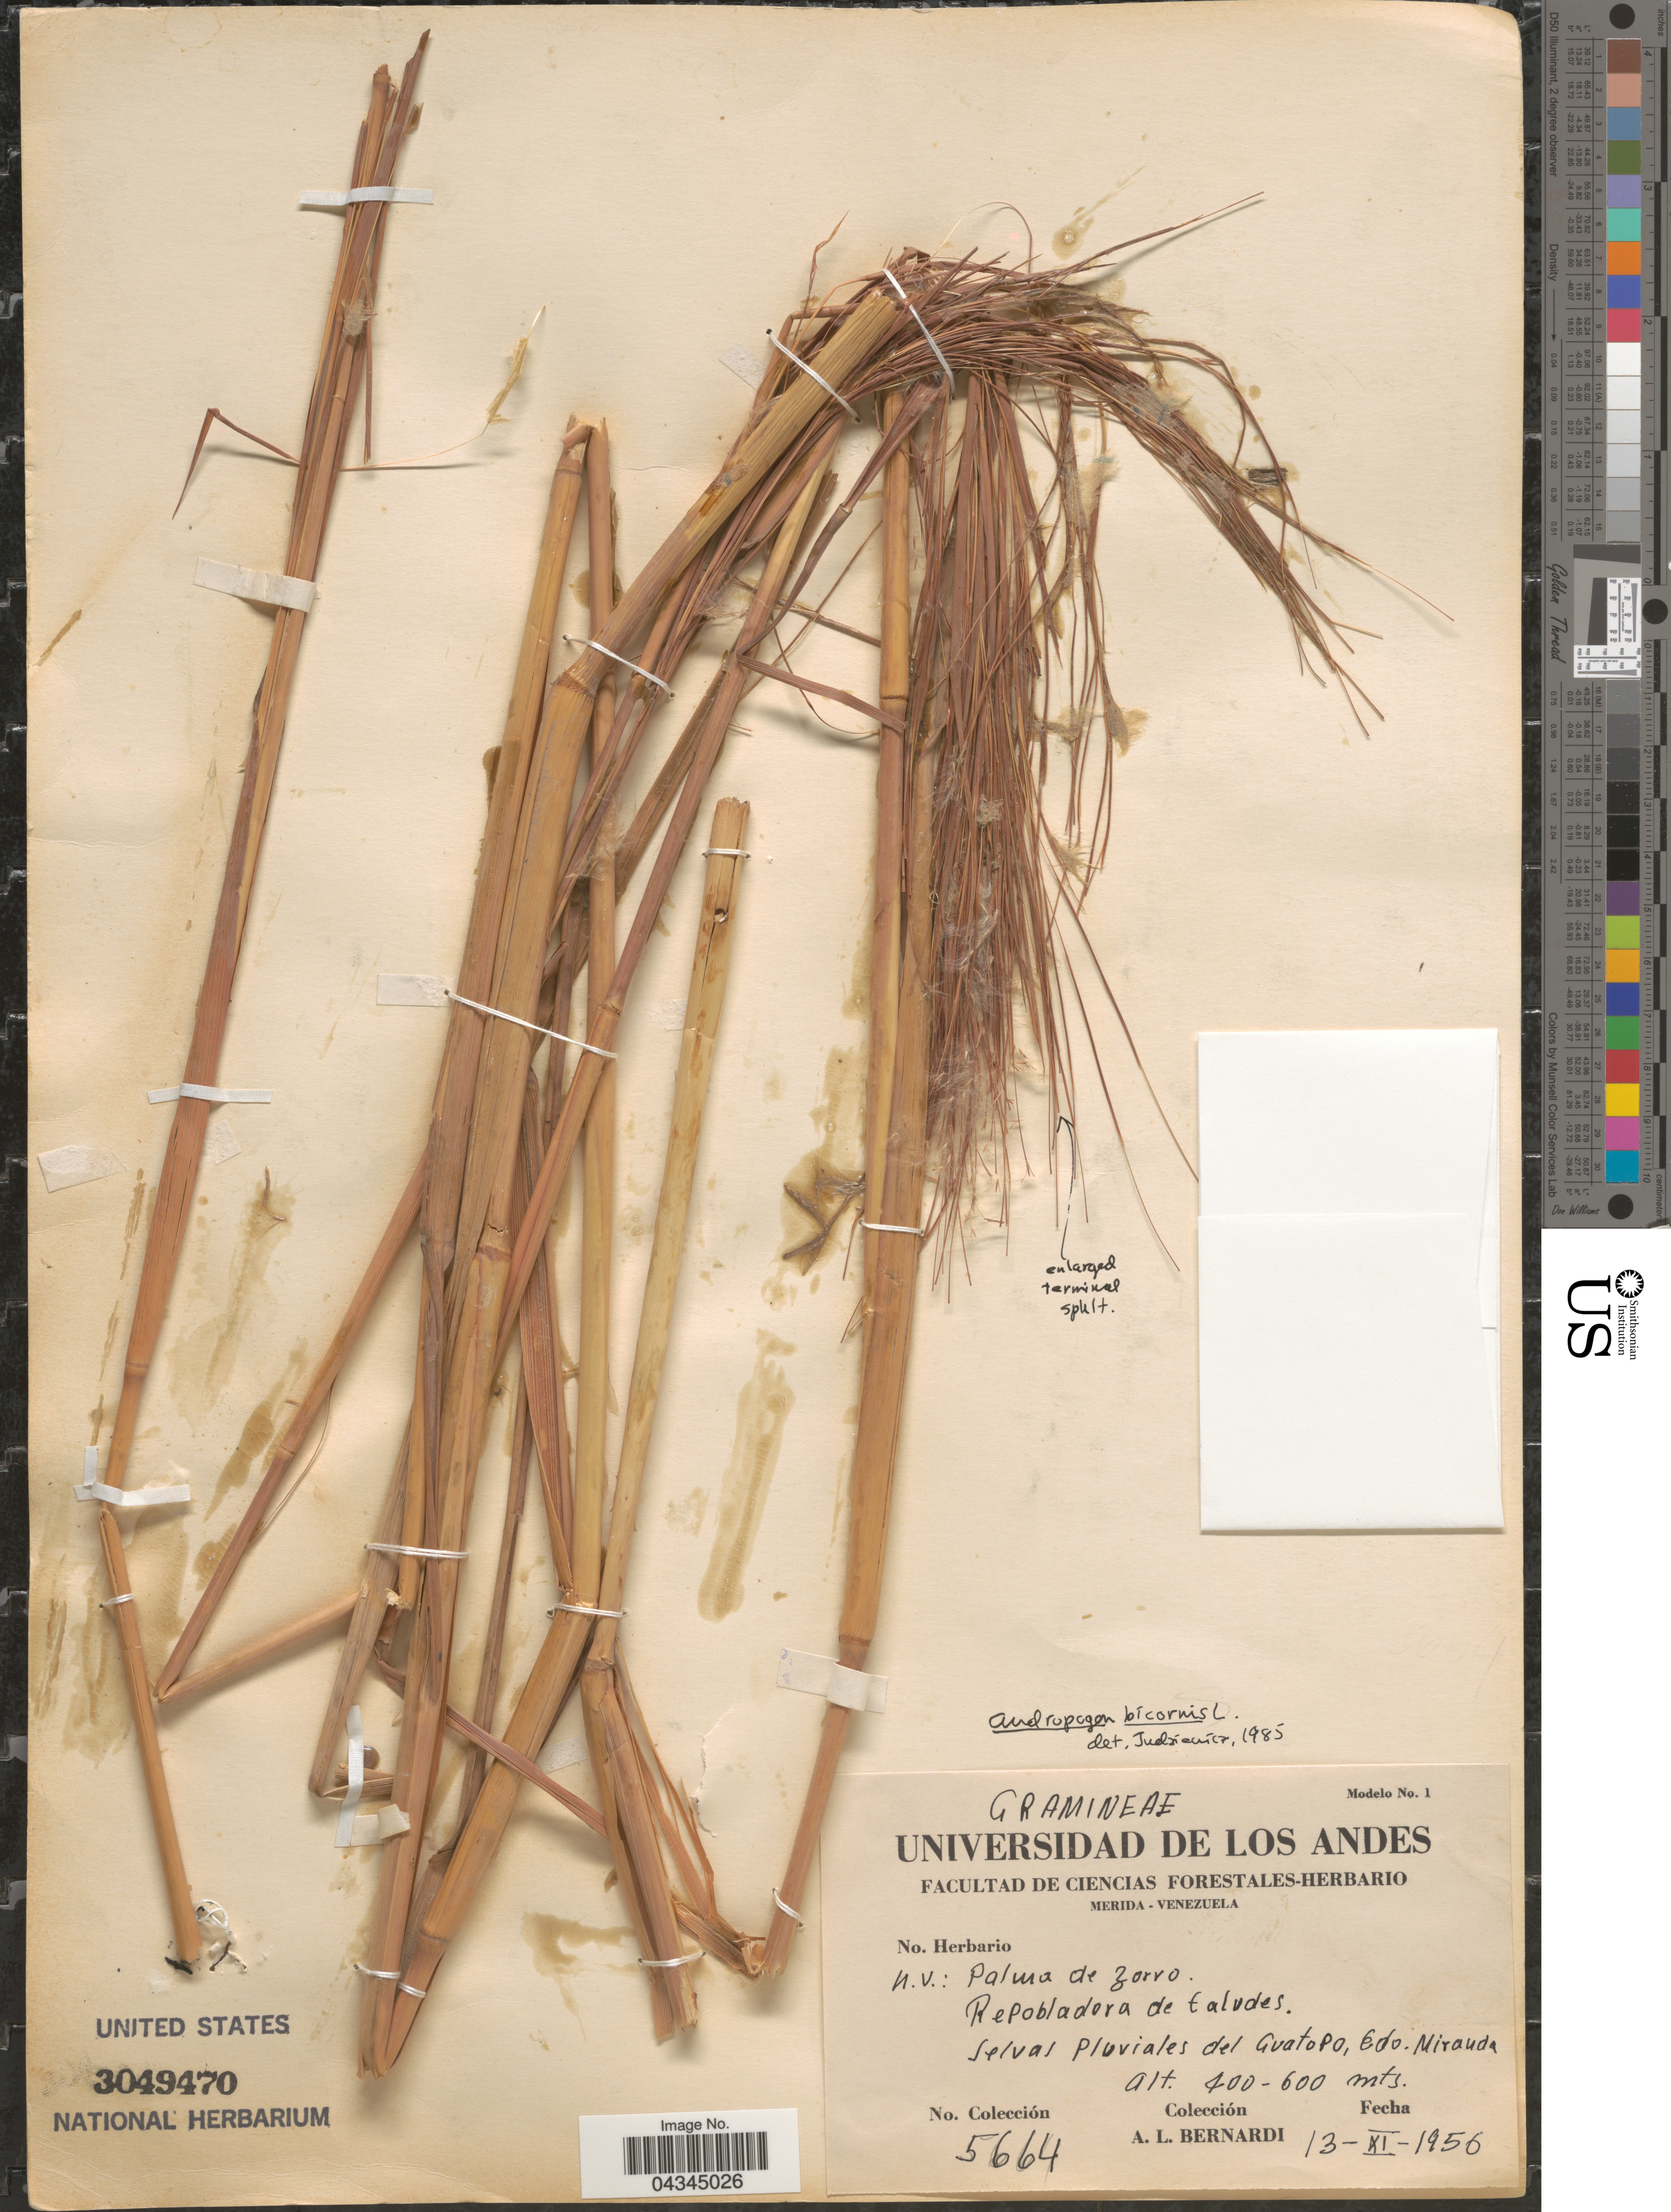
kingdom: Plantae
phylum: Tracheophyta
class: Liliopsida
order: Poales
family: Poaceae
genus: Andropogon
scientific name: Andropogon bicornis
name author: L.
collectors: A. L. Bernardi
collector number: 5664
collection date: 1956-11-13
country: Venezuela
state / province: Miranda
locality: Palma de Zorro. Selval Pluviales del Guatopo.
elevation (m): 400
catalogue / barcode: US 3049470